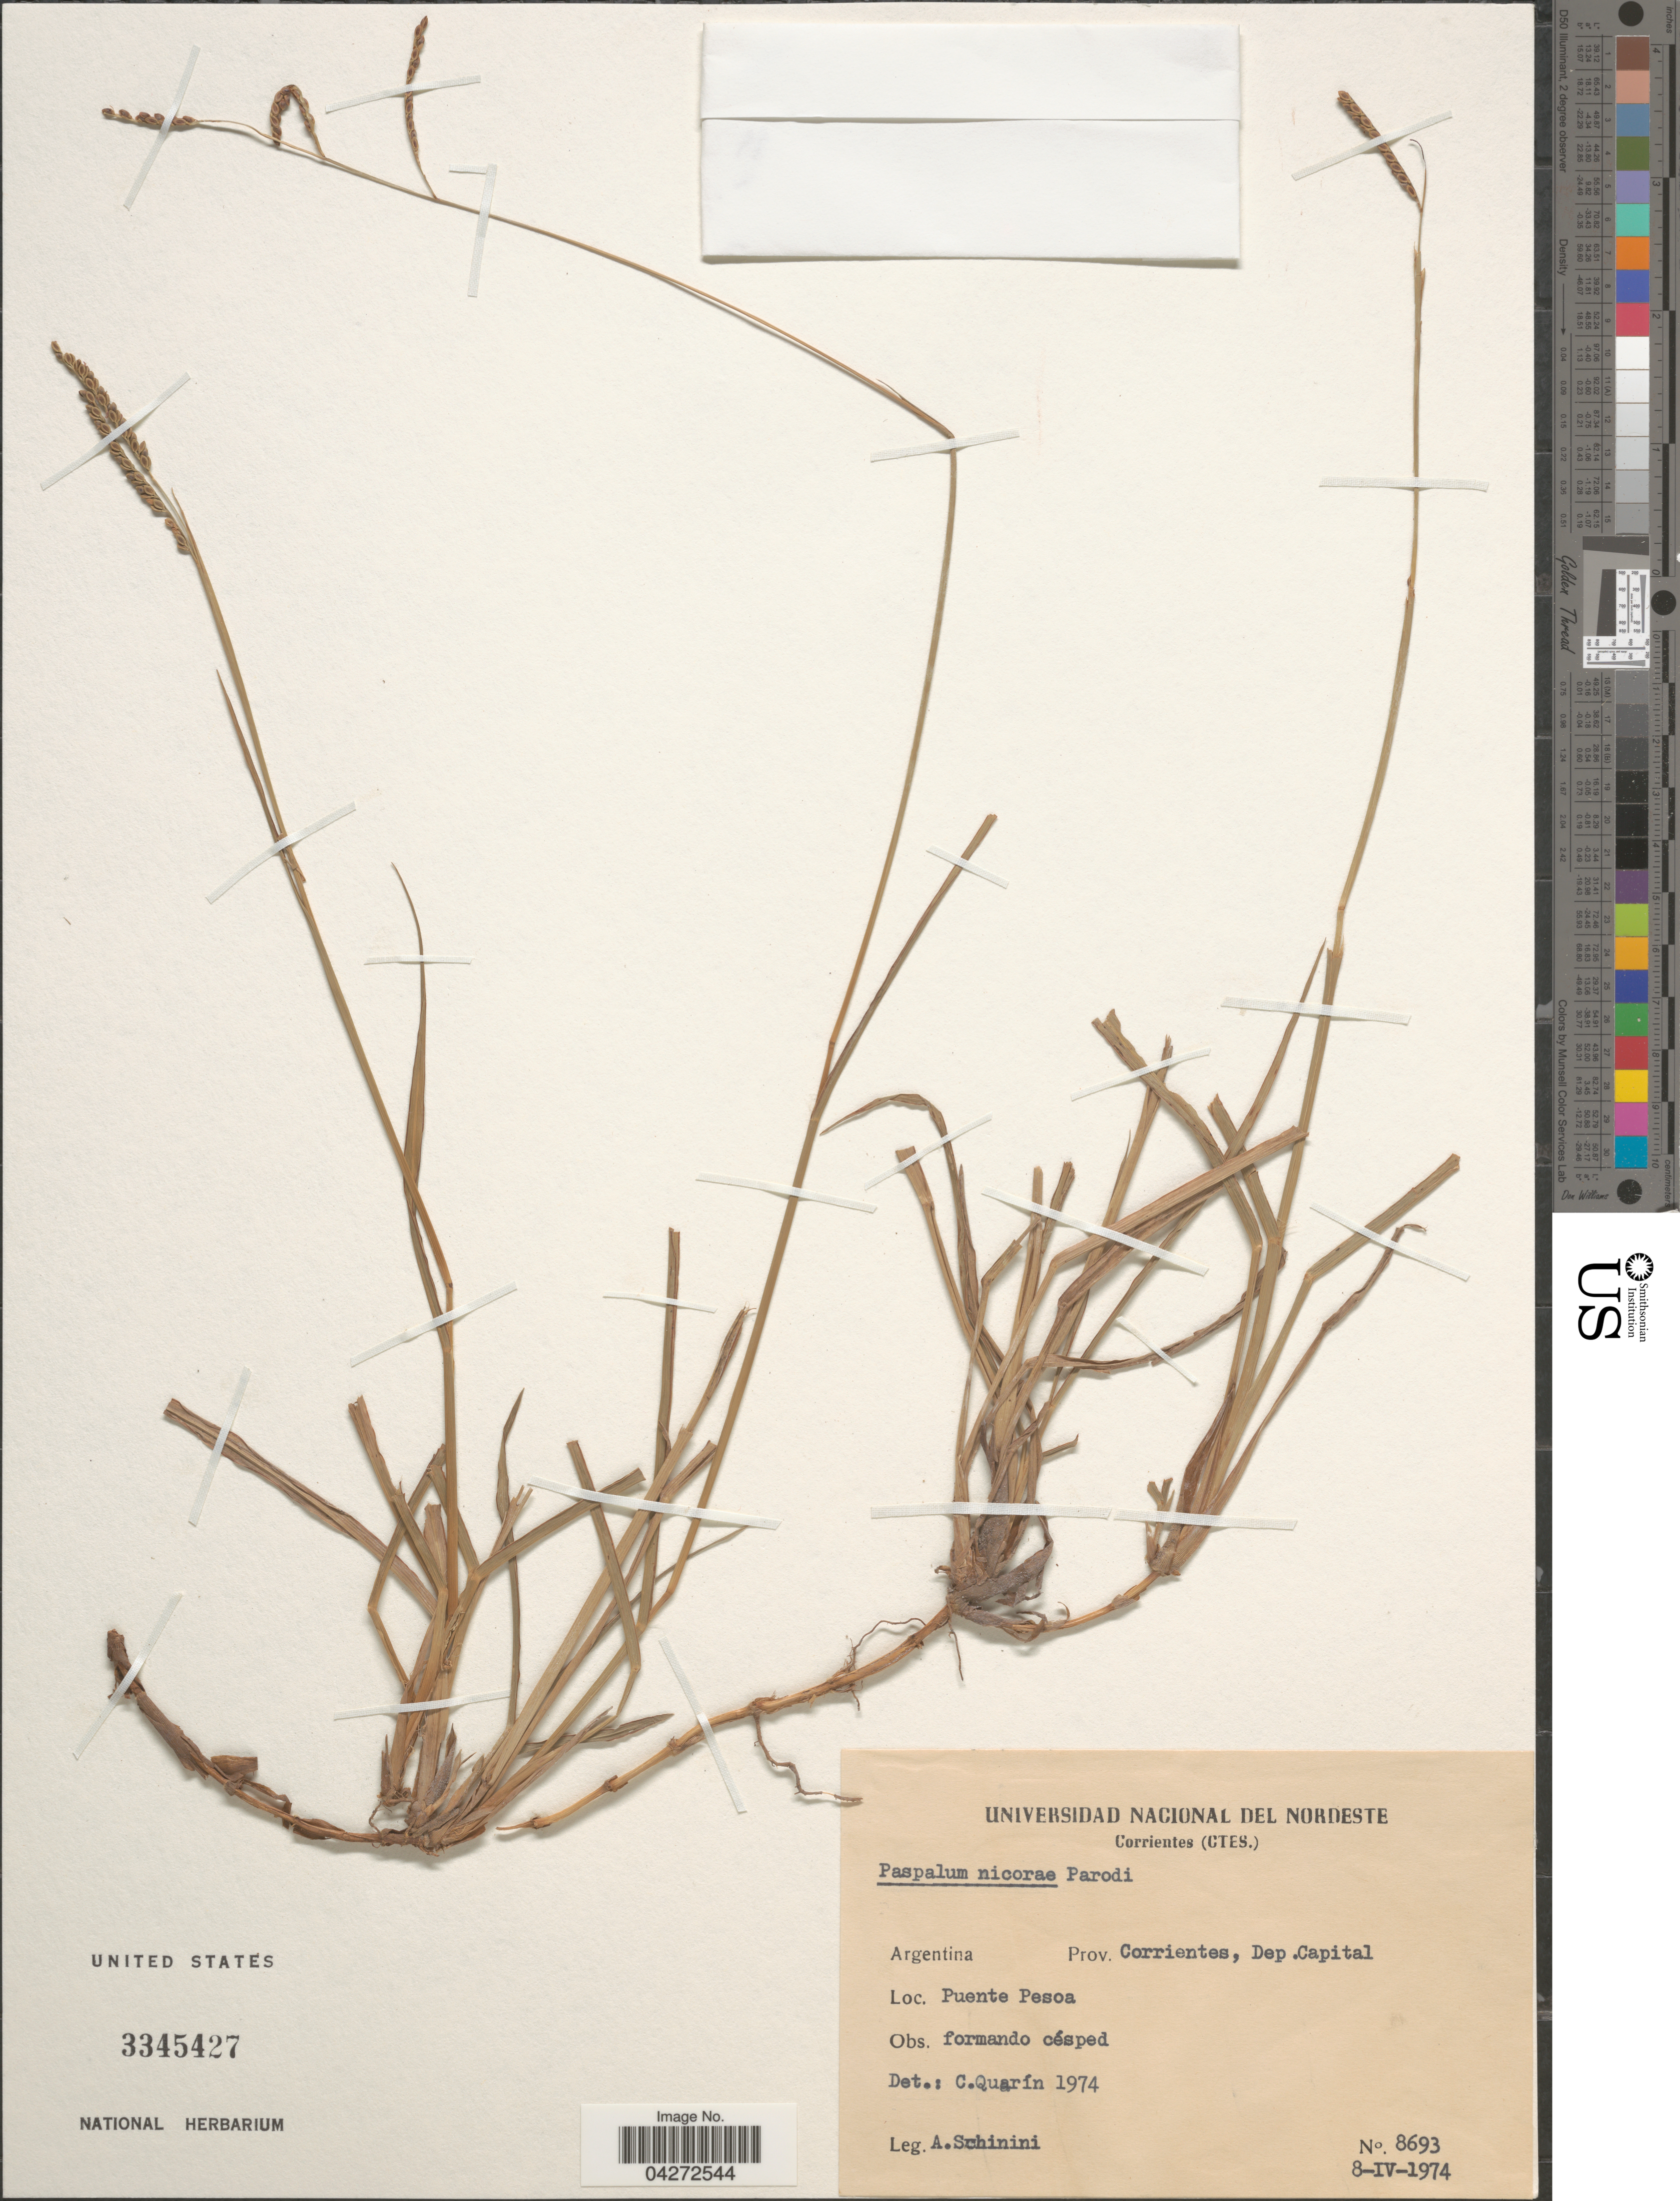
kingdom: Plantae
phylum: Tracheophyta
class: Liliopsida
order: Poales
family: Poaceae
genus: Paspalum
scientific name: Paspalum nicorae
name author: Parodi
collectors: A. Schinini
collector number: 8693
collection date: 1974-04-08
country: Argentina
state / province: Corrientes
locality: Dep. Capital. Puente Pesoa.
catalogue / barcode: US 3345427